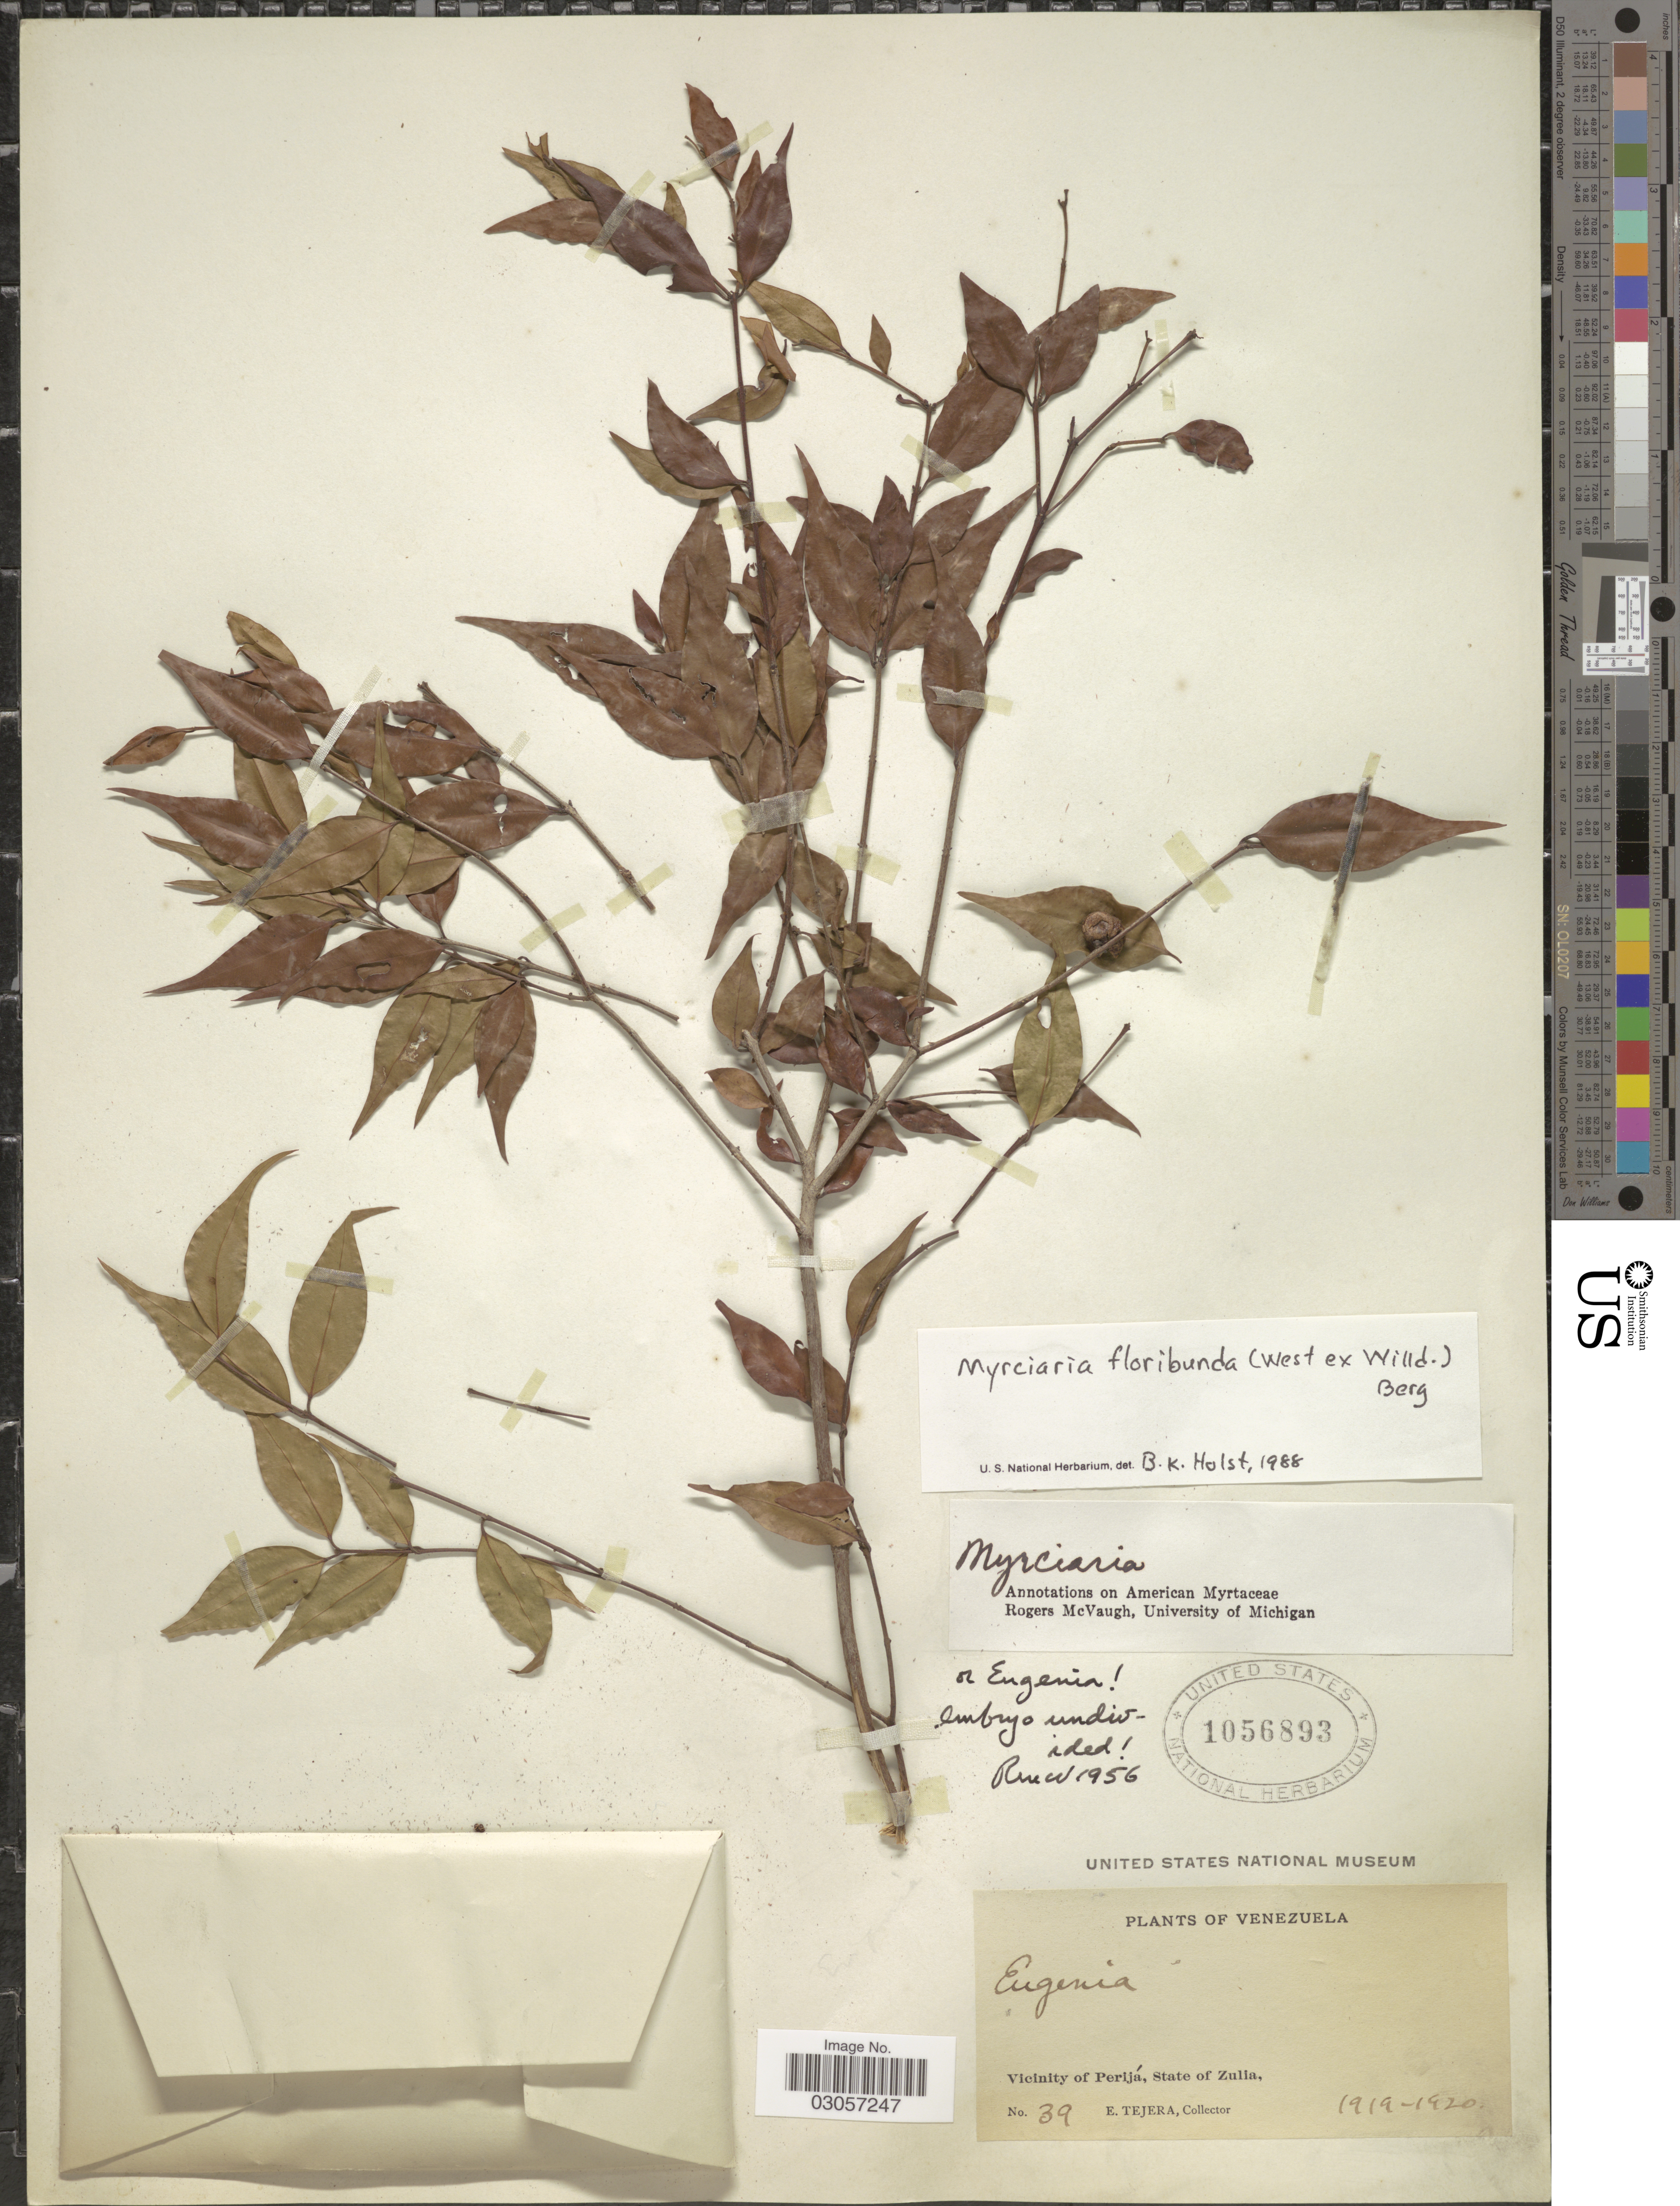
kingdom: Plantae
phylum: Tracheophyta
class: Magnoliopsida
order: Myrtales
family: Myrtaceae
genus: Myrciaria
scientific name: Myrciaria floribunda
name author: (H. West ex Willd.) O. Berg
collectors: E. Tejera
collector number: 39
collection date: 1919/1920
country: Venezuela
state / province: Zulia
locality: Vicinity of Perijá, State of Zulia.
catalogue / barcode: US 1056893